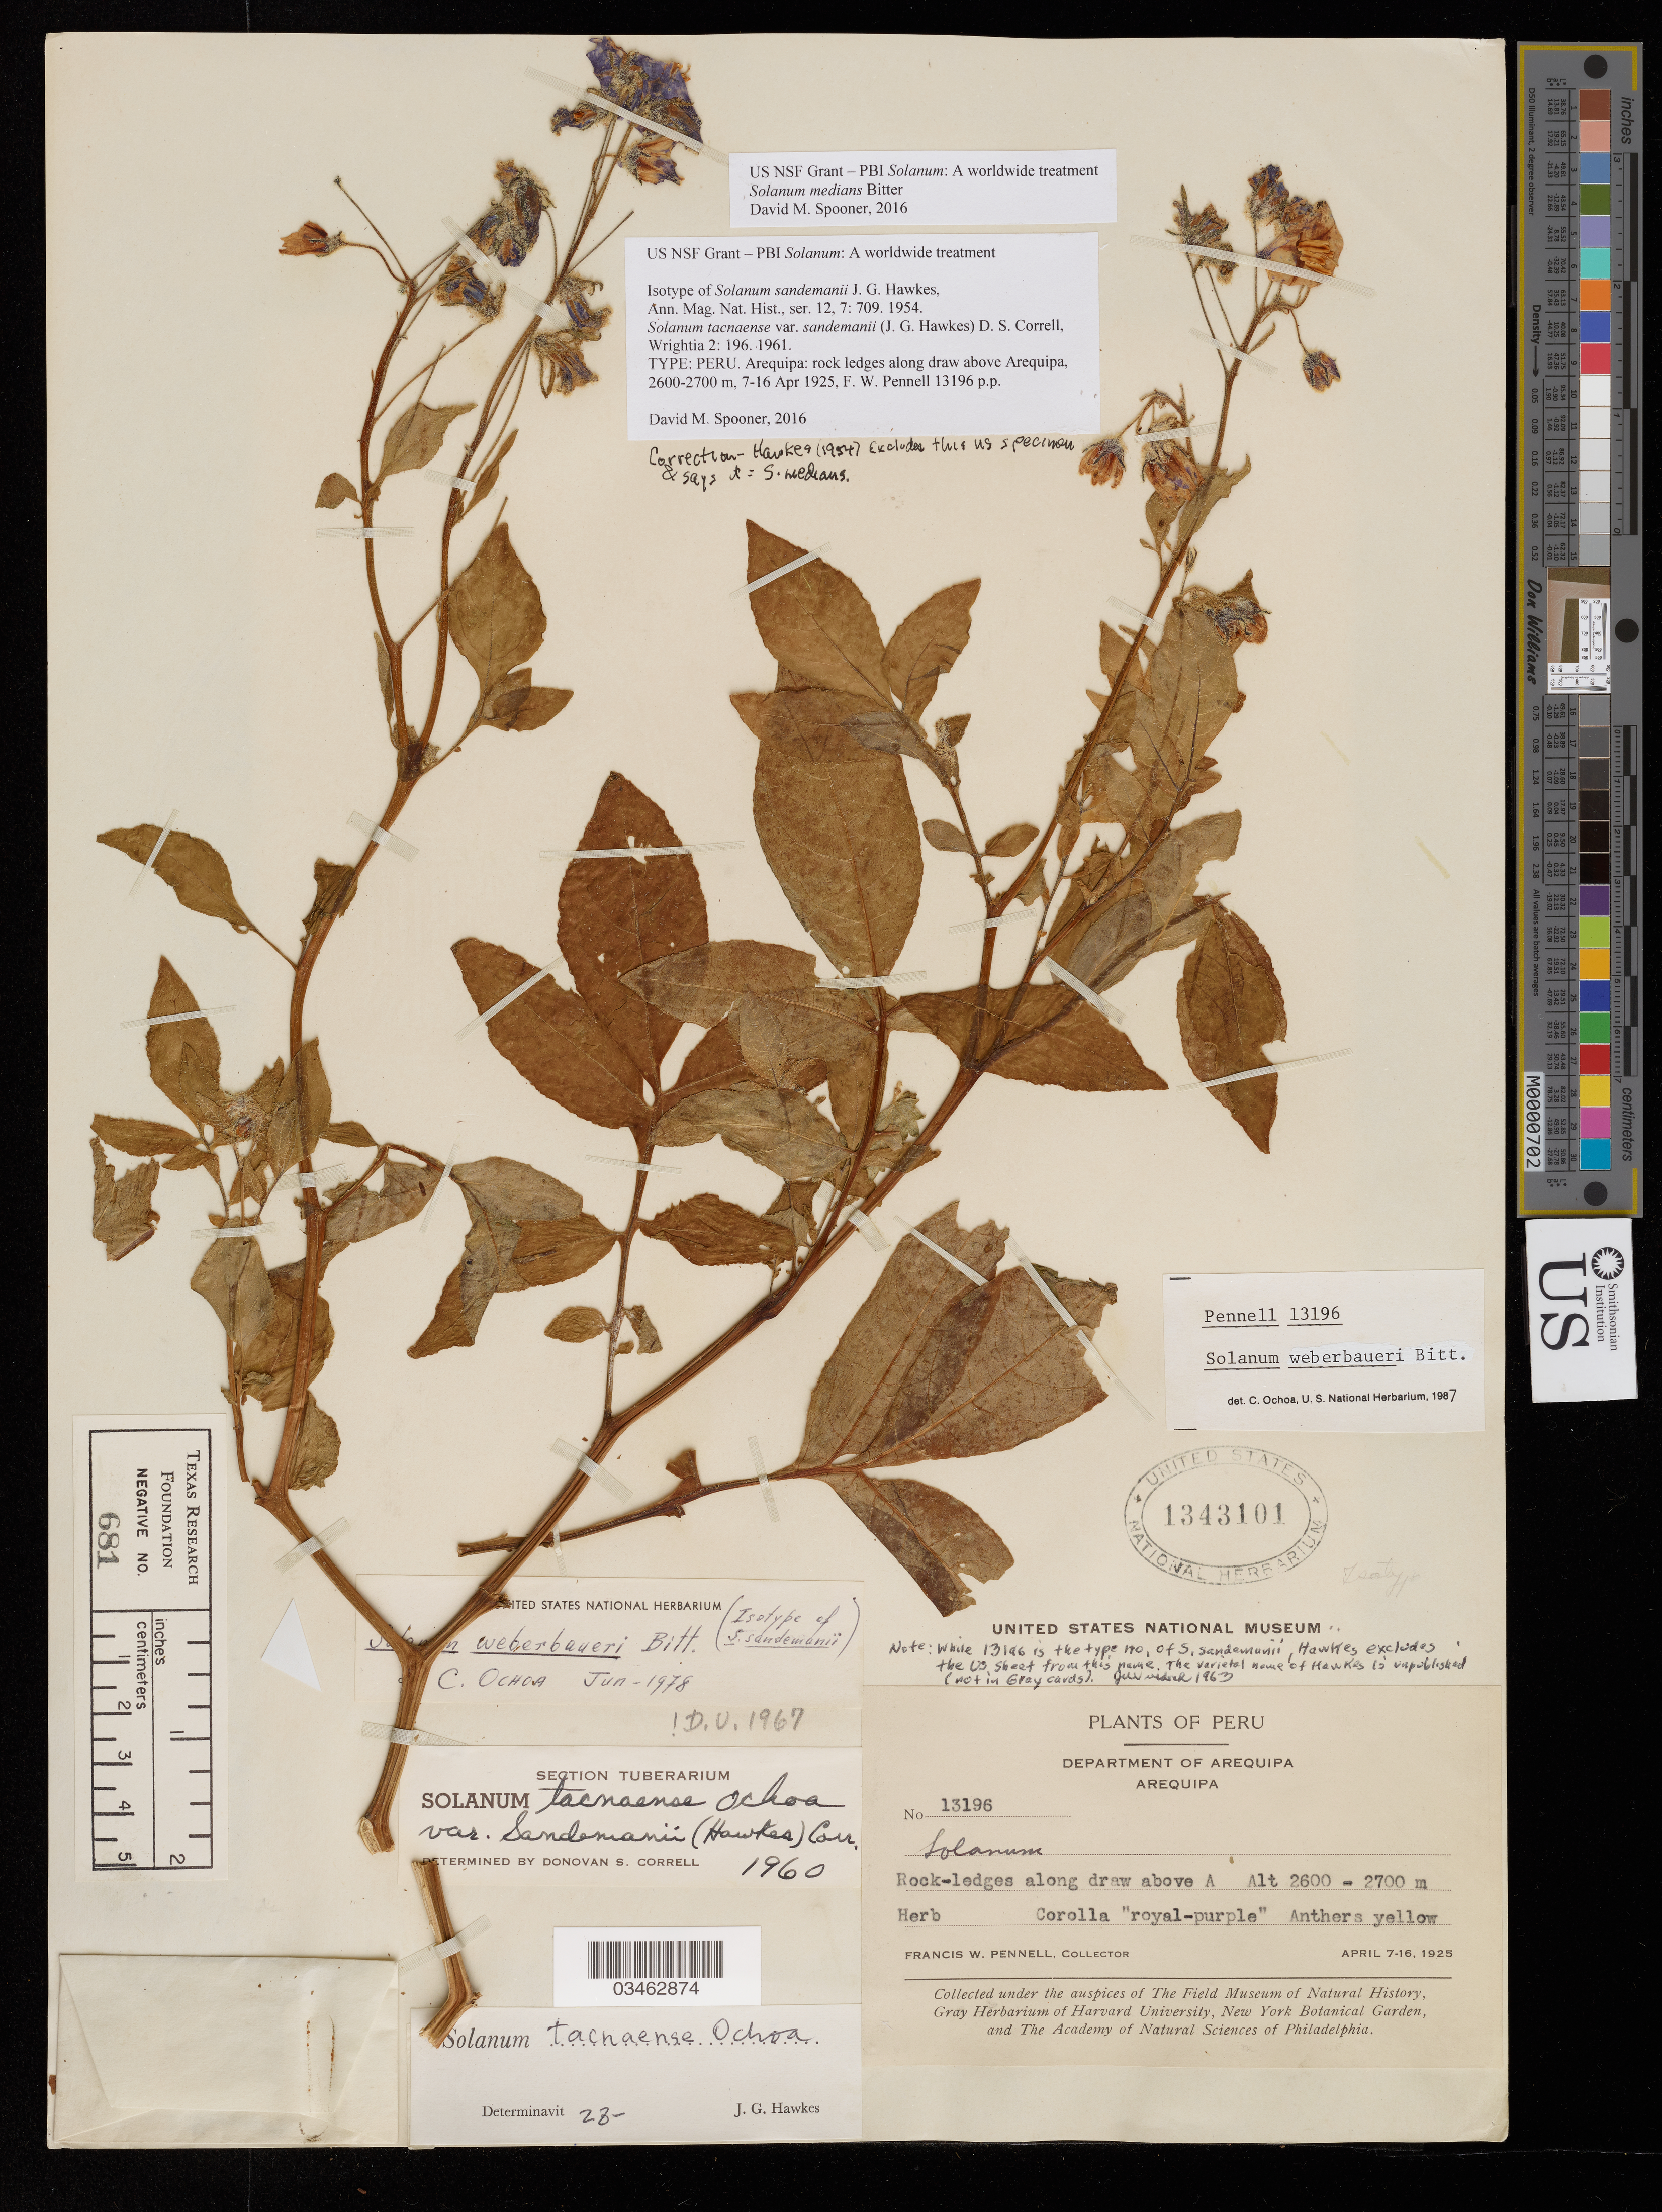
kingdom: Plantae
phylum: Tracheophyta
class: Magnoliopsida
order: Solanales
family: Solanaceae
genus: Solanum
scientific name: Solanum sandemanii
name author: Hawkes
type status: Isotype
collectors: F. W. Pennell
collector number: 13196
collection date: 1925-04-07/1925-04-16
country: Peru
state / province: Arequipa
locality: Department of Arequipa, Rock-ledges along draw above A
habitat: Rock-ledges along draw above A.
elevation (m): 2600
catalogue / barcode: US 1343101